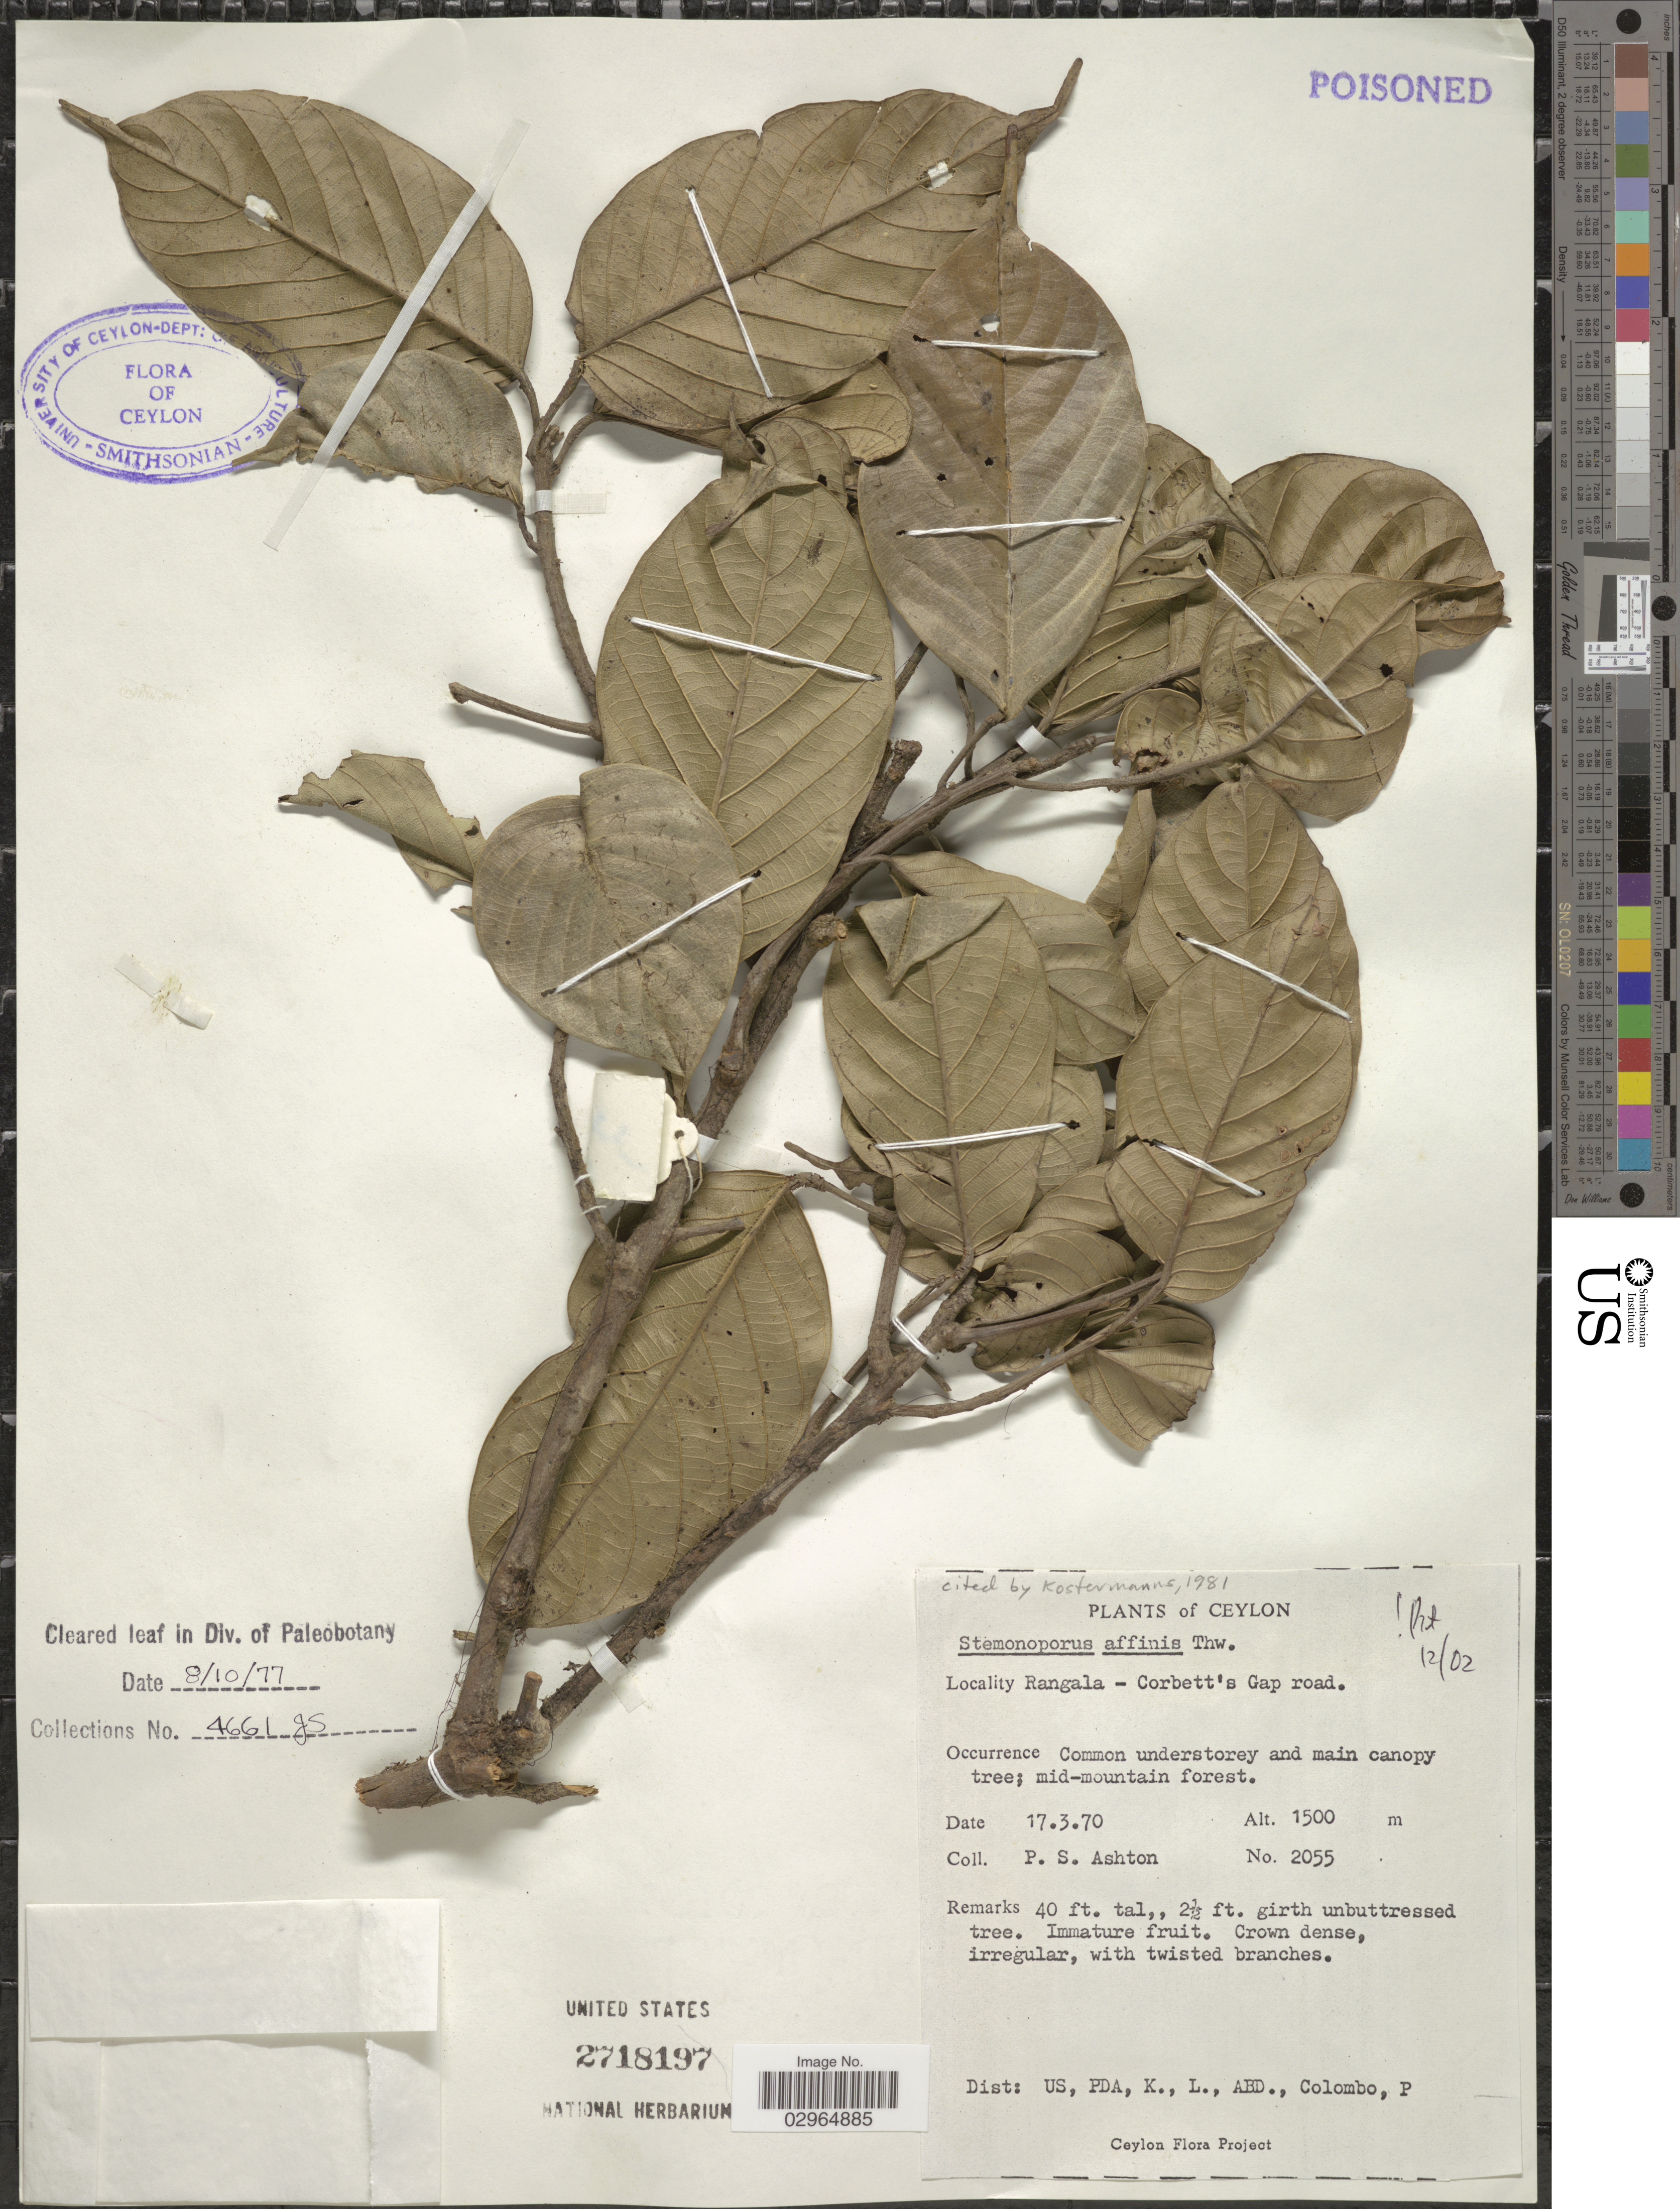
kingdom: Plantae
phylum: Tracheophyta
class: Magnoliopsida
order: Malvales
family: Dipterocarpaceae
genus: Stemonoporus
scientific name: Stemonoporus affinis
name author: Thwaites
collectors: P. S. Ashton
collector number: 2055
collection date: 1970-03-17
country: Sri Lanka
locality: Ceylon. Rangala- Corbett's Gap road.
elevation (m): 1500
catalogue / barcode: US 2718197